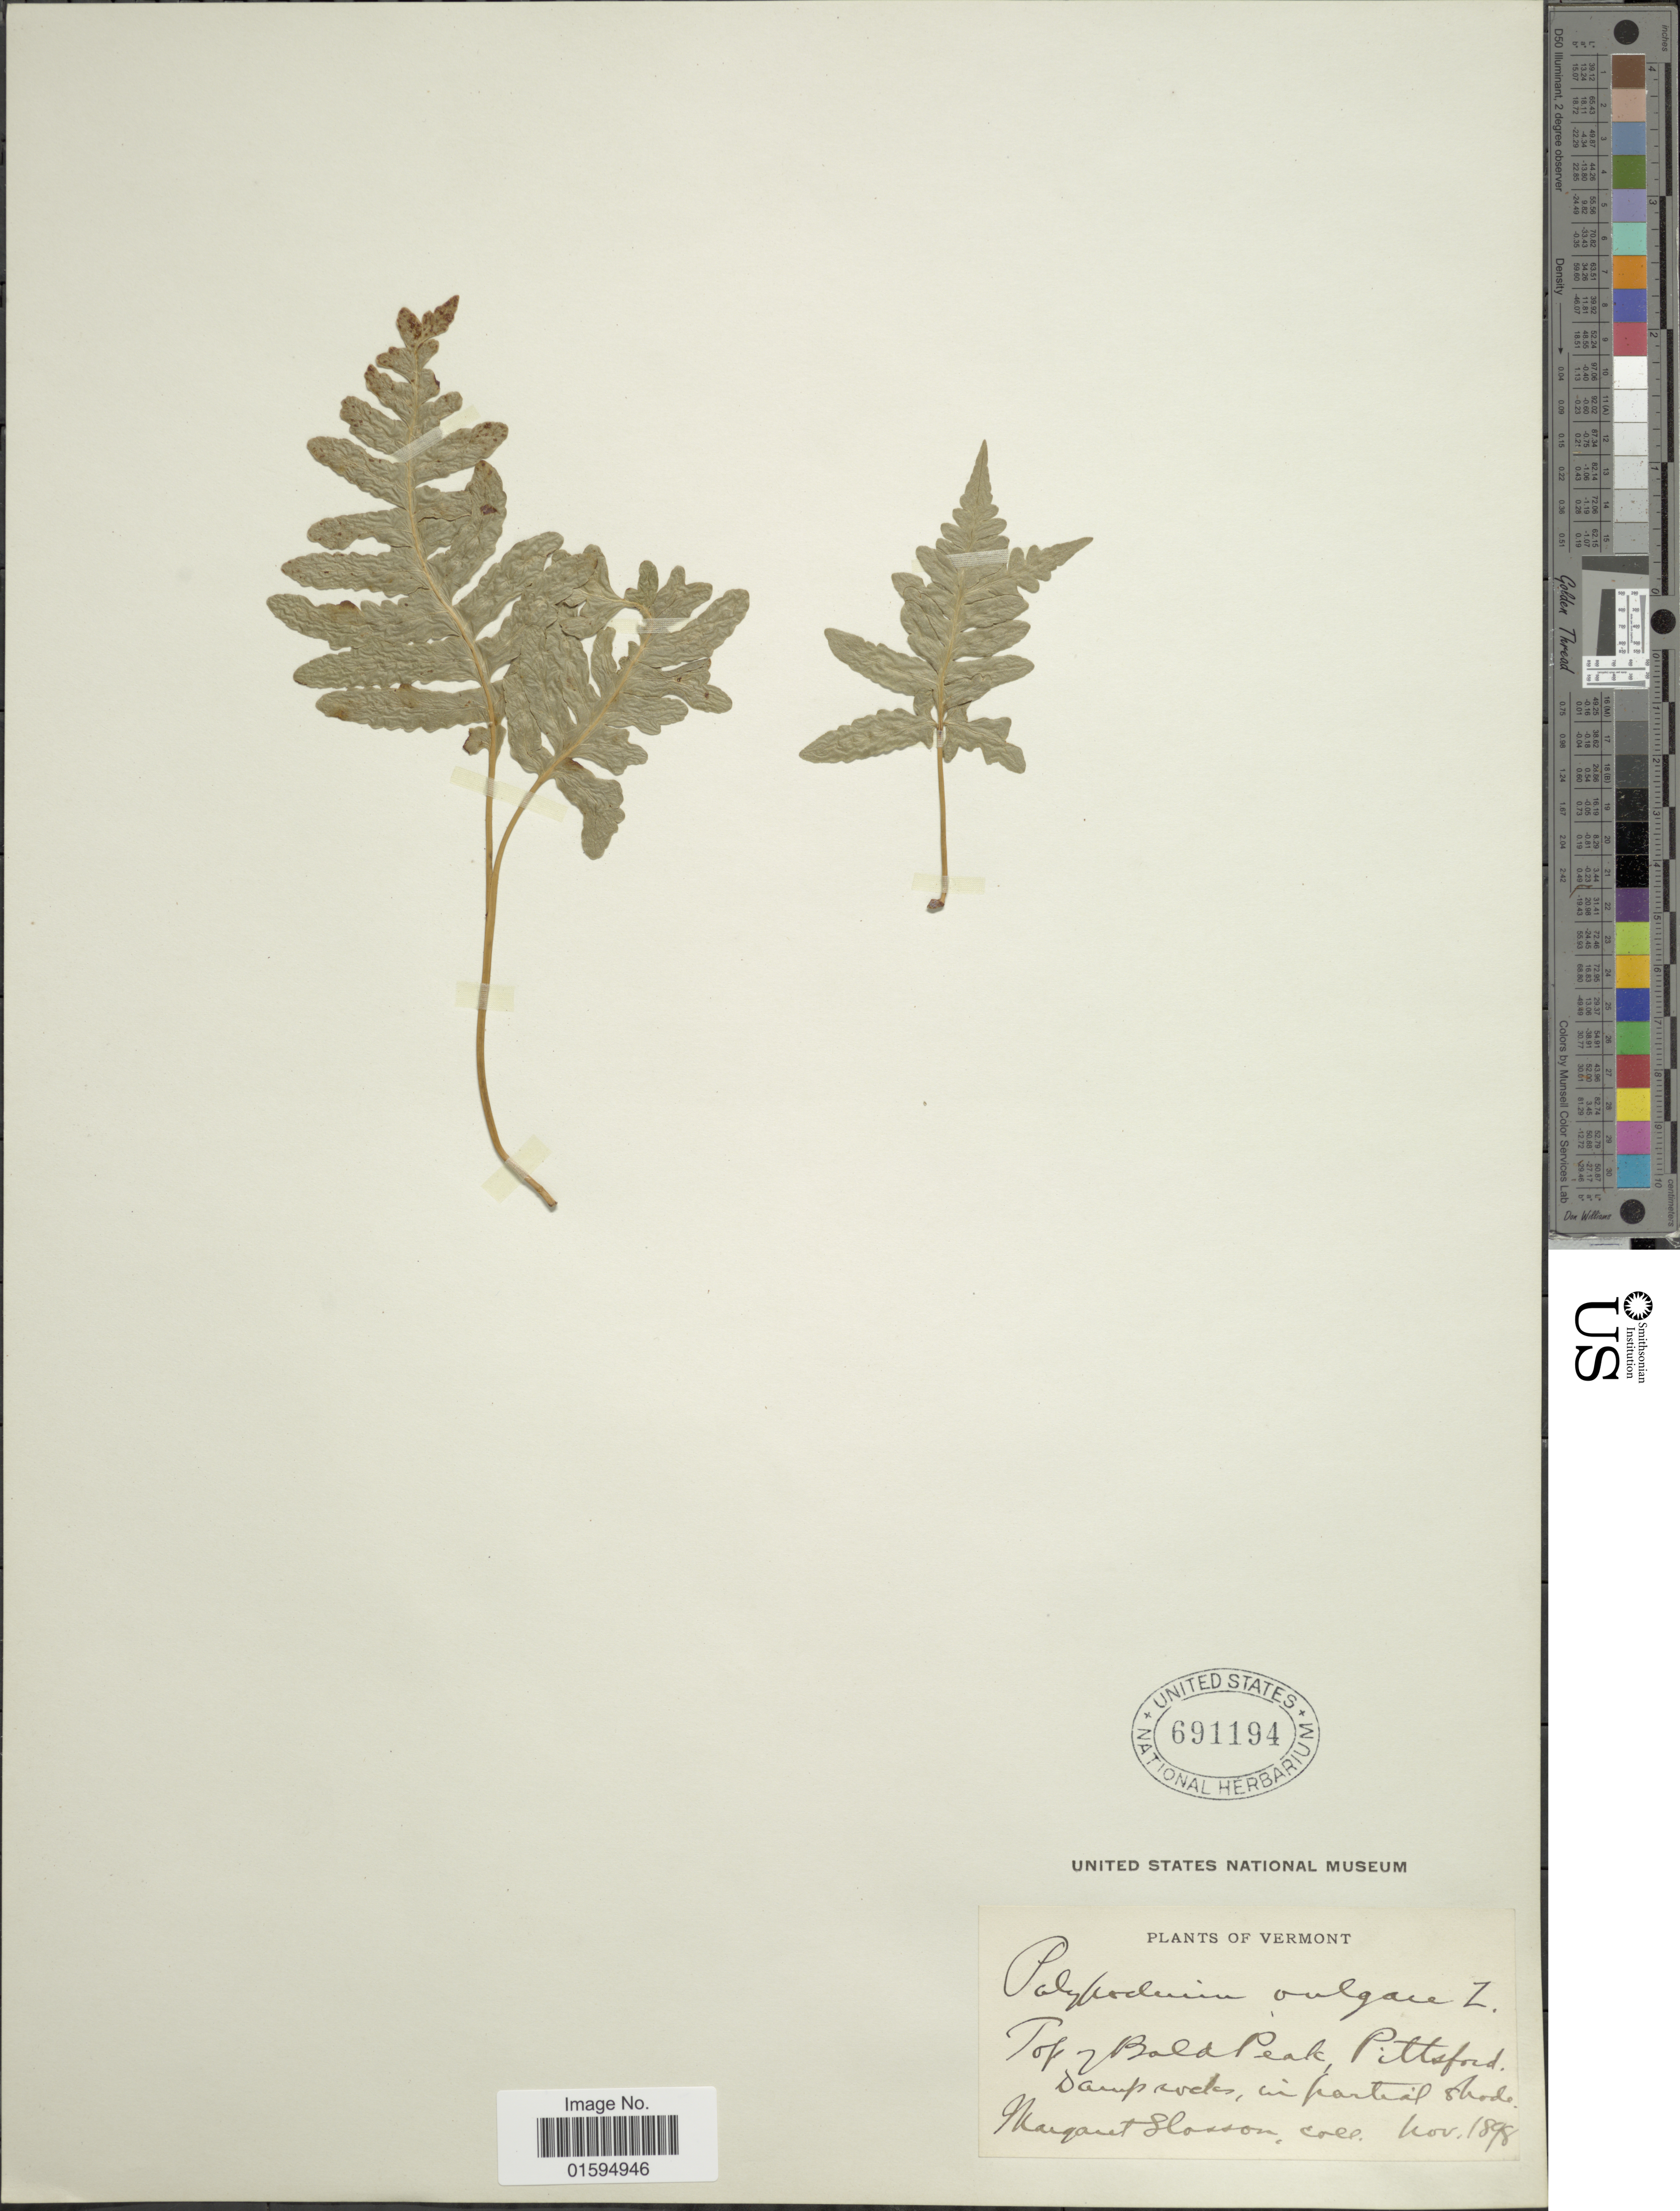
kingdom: Plantae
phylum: Tracheophyta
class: Polypodiopsida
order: Polypodiales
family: Polypodiaceae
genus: Polypodium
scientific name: Polypodium sp.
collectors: M. Slosson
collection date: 1898-11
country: United States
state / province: Vermont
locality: Top Bald Peak Pittsford Damp rocks, in Partial shade.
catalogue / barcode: US 691194